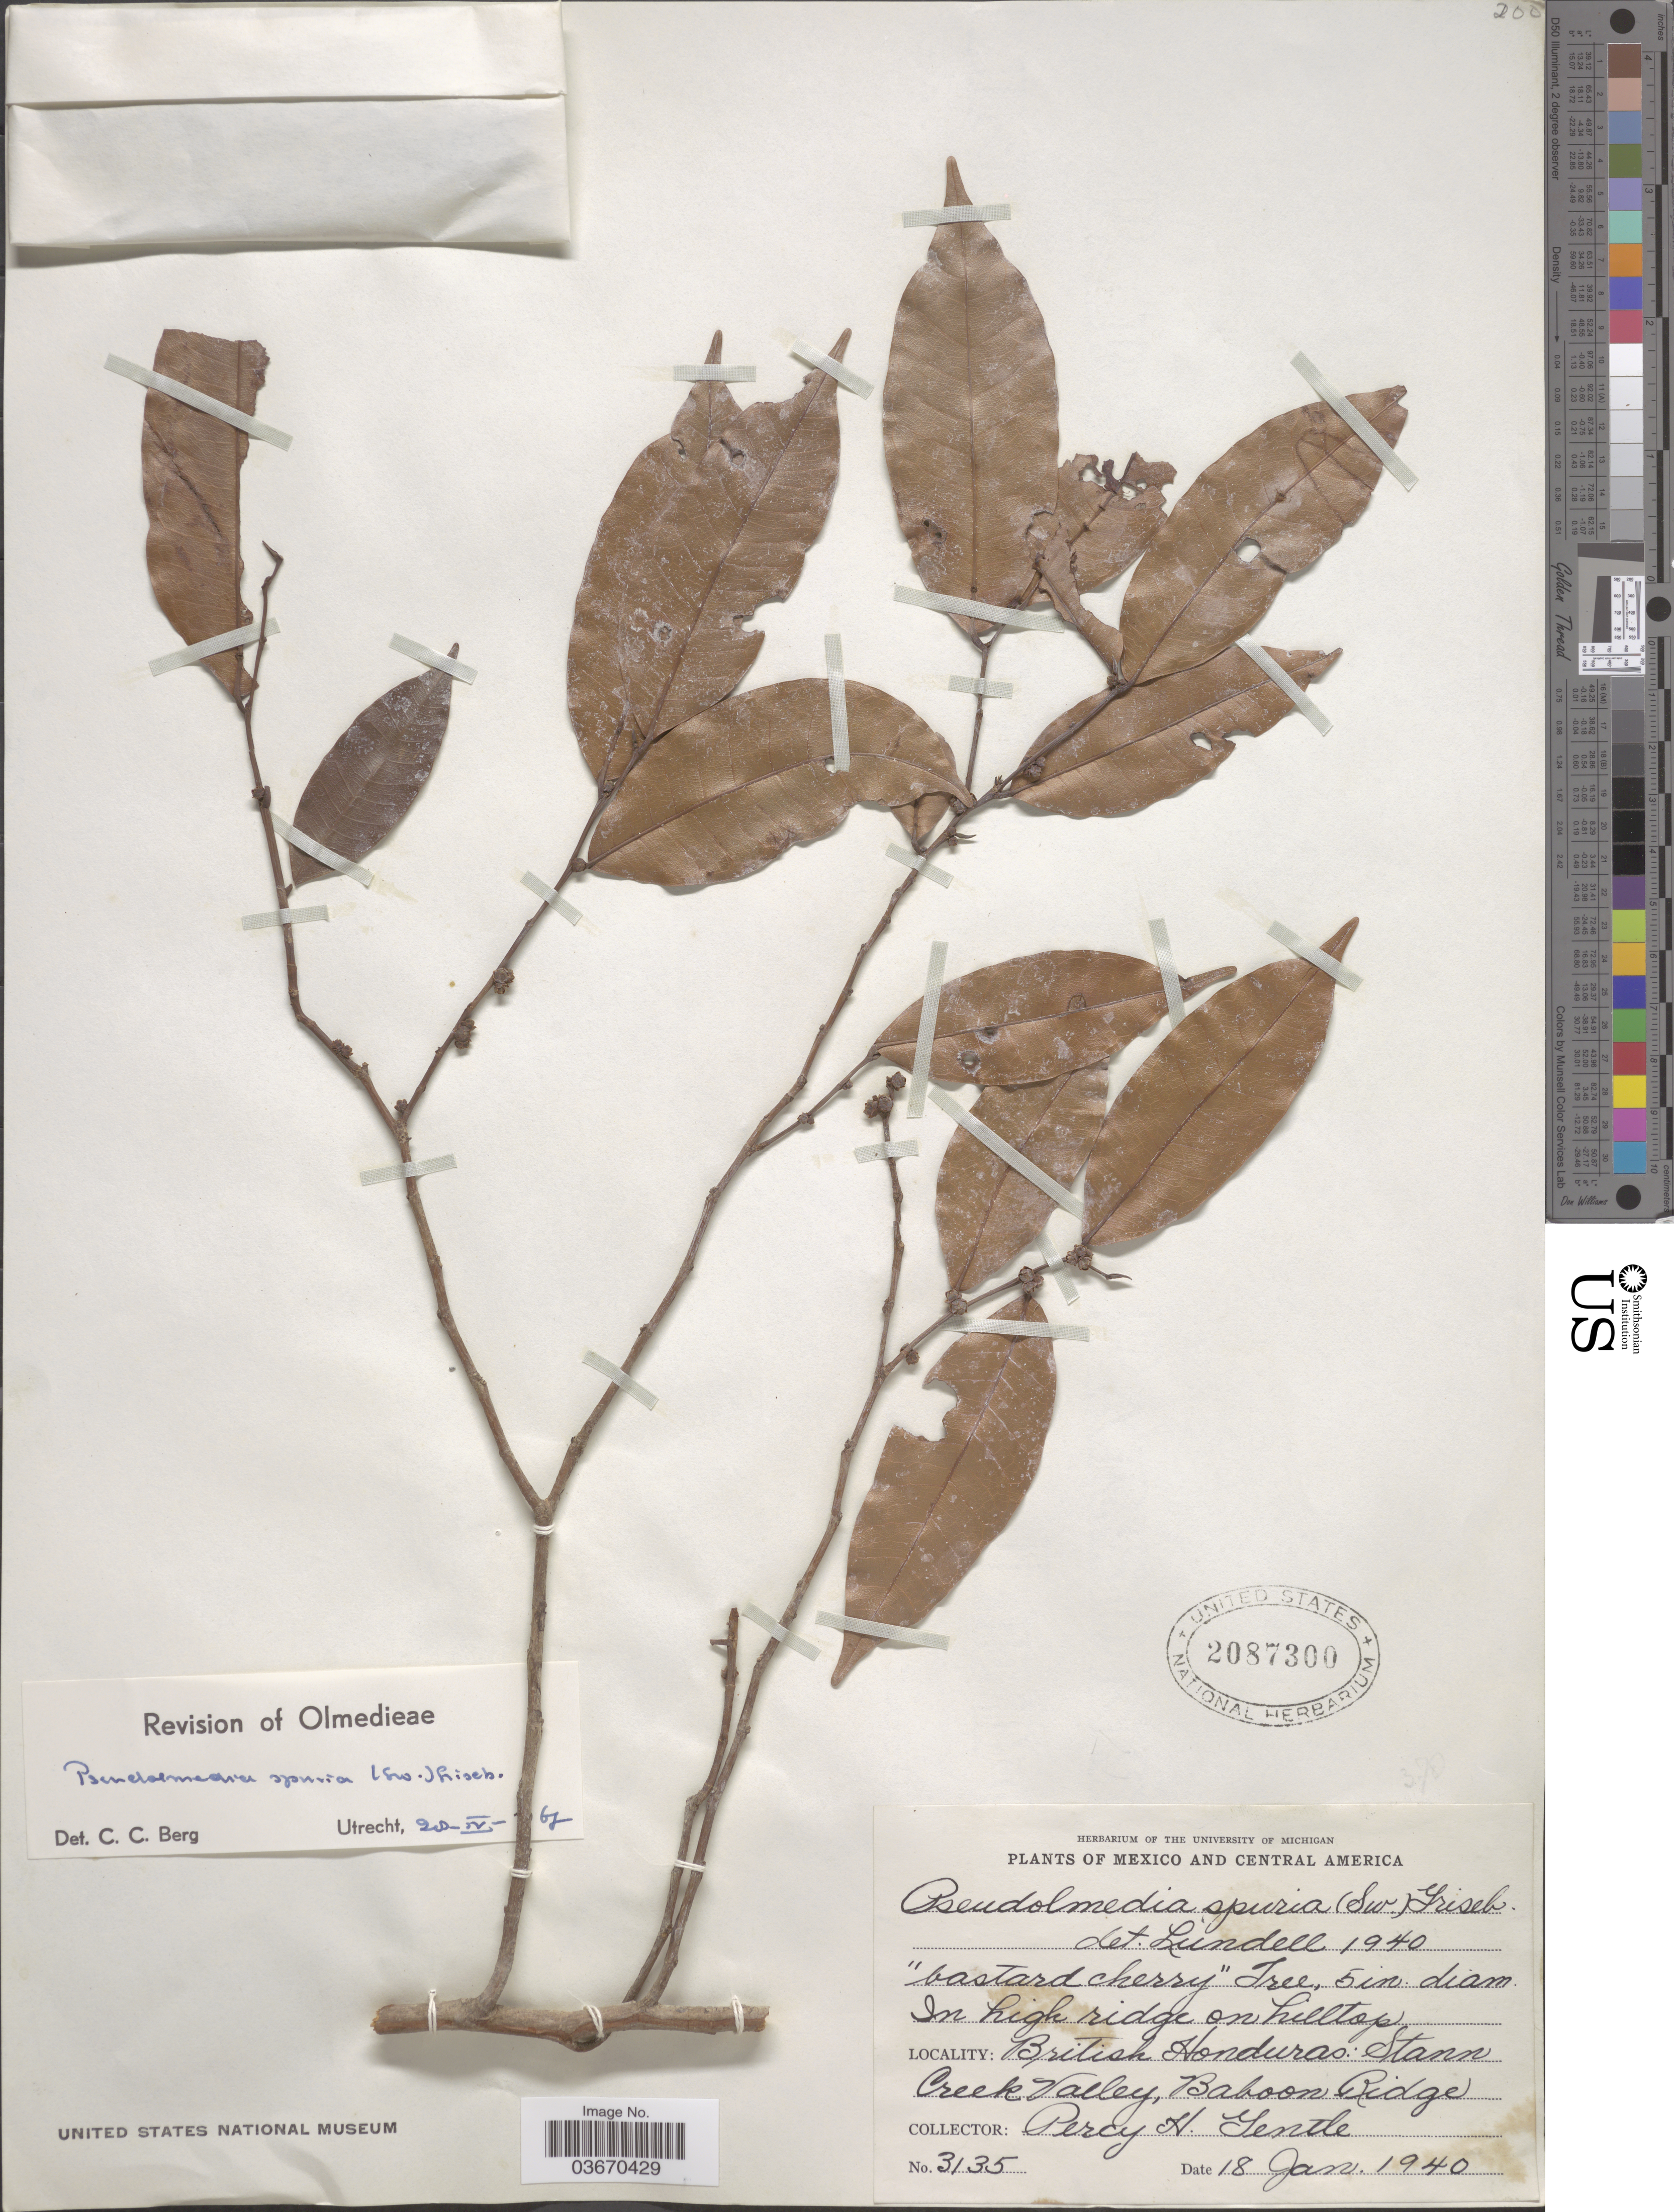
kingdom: Plantae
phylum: Tracheophyta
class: Magnoliopsida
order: Rosales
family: Moraceae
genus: Pseudolmedia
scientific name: Pseudolmedia spuria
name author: (Sw.) Griseb.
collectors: P. H. Gentle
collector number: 3135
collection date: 1940-01-18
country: Belize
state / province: Stann Creek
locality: British Honduras: Stann Creek Valley, Baboon Ridge.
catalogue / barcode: US 2087300